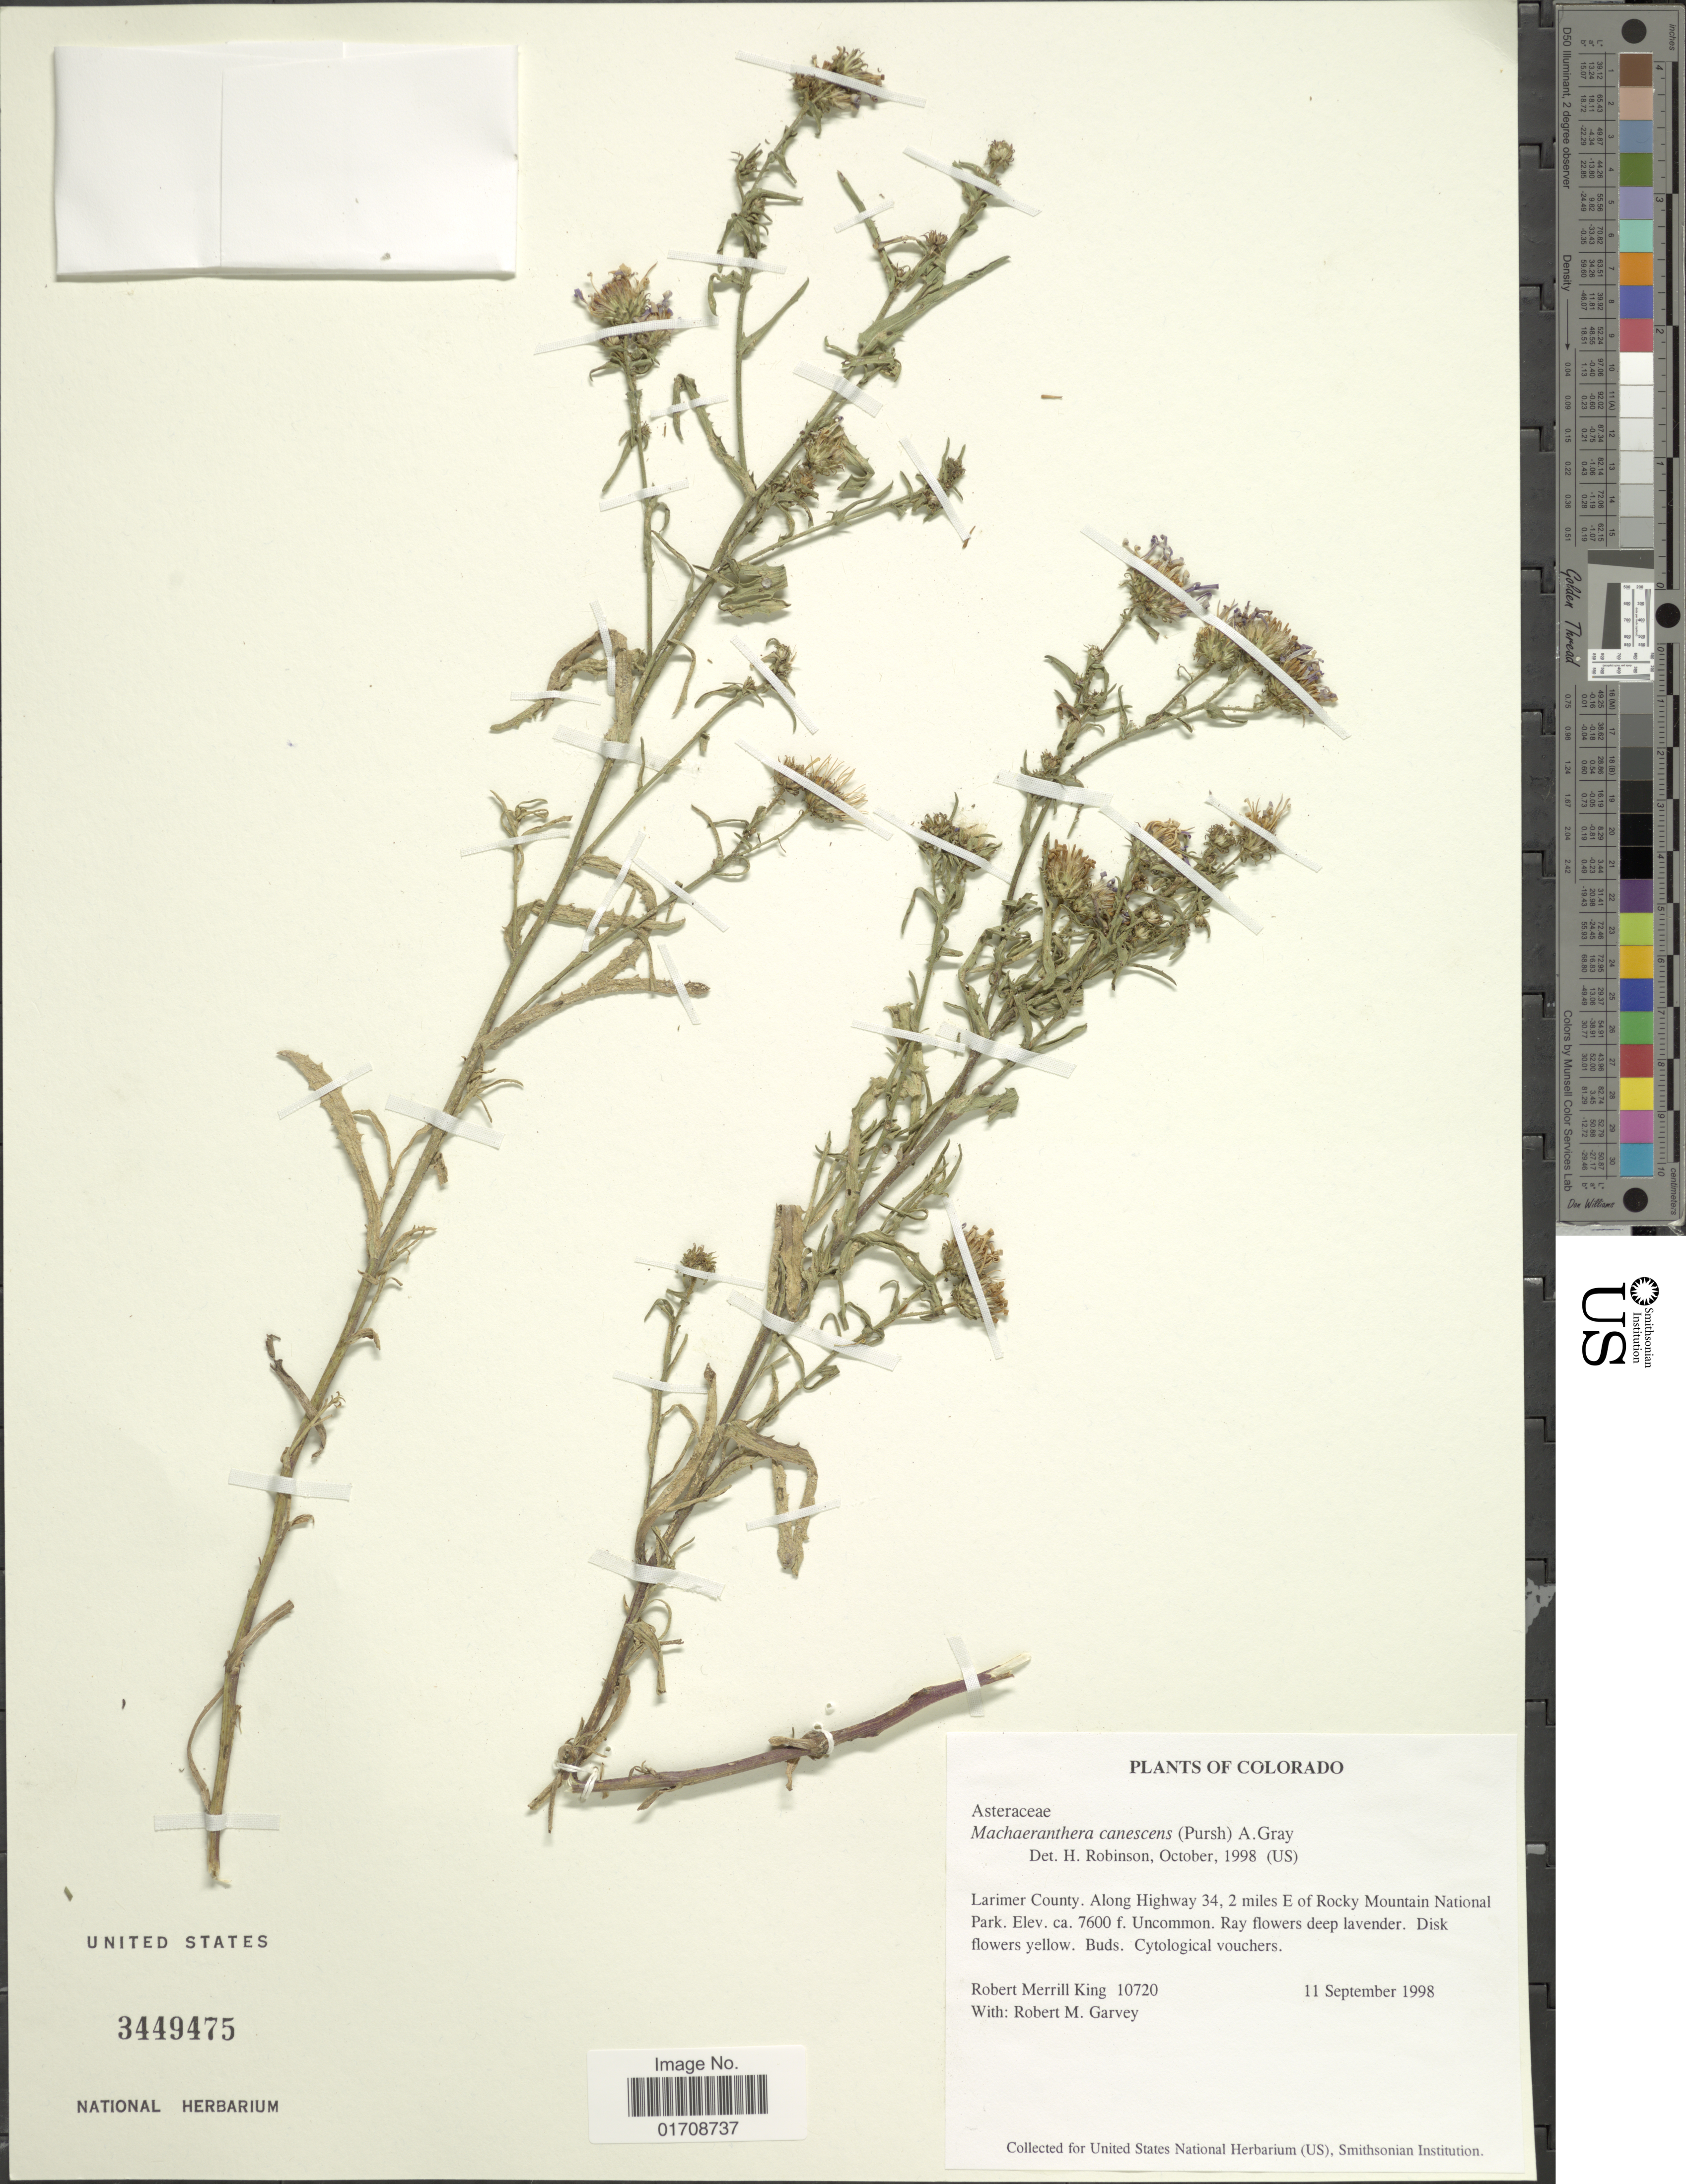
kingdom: Plantae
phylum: Tracheophyta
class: Magnoliopsida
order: Asterales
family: Asteraceae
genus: Machaeranthera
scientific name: Machaeranthera canescens var. leucanthemifolius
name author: (Greene) S.L. Welsh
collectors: R. M. King & R. Garvey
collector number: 10720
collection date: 1998-09-11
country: United States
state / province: Colorado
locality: Larimer County, along Highway 34, 2 miles E of Rocky Mountain National Park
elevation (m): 2316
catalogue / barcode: US 3449475